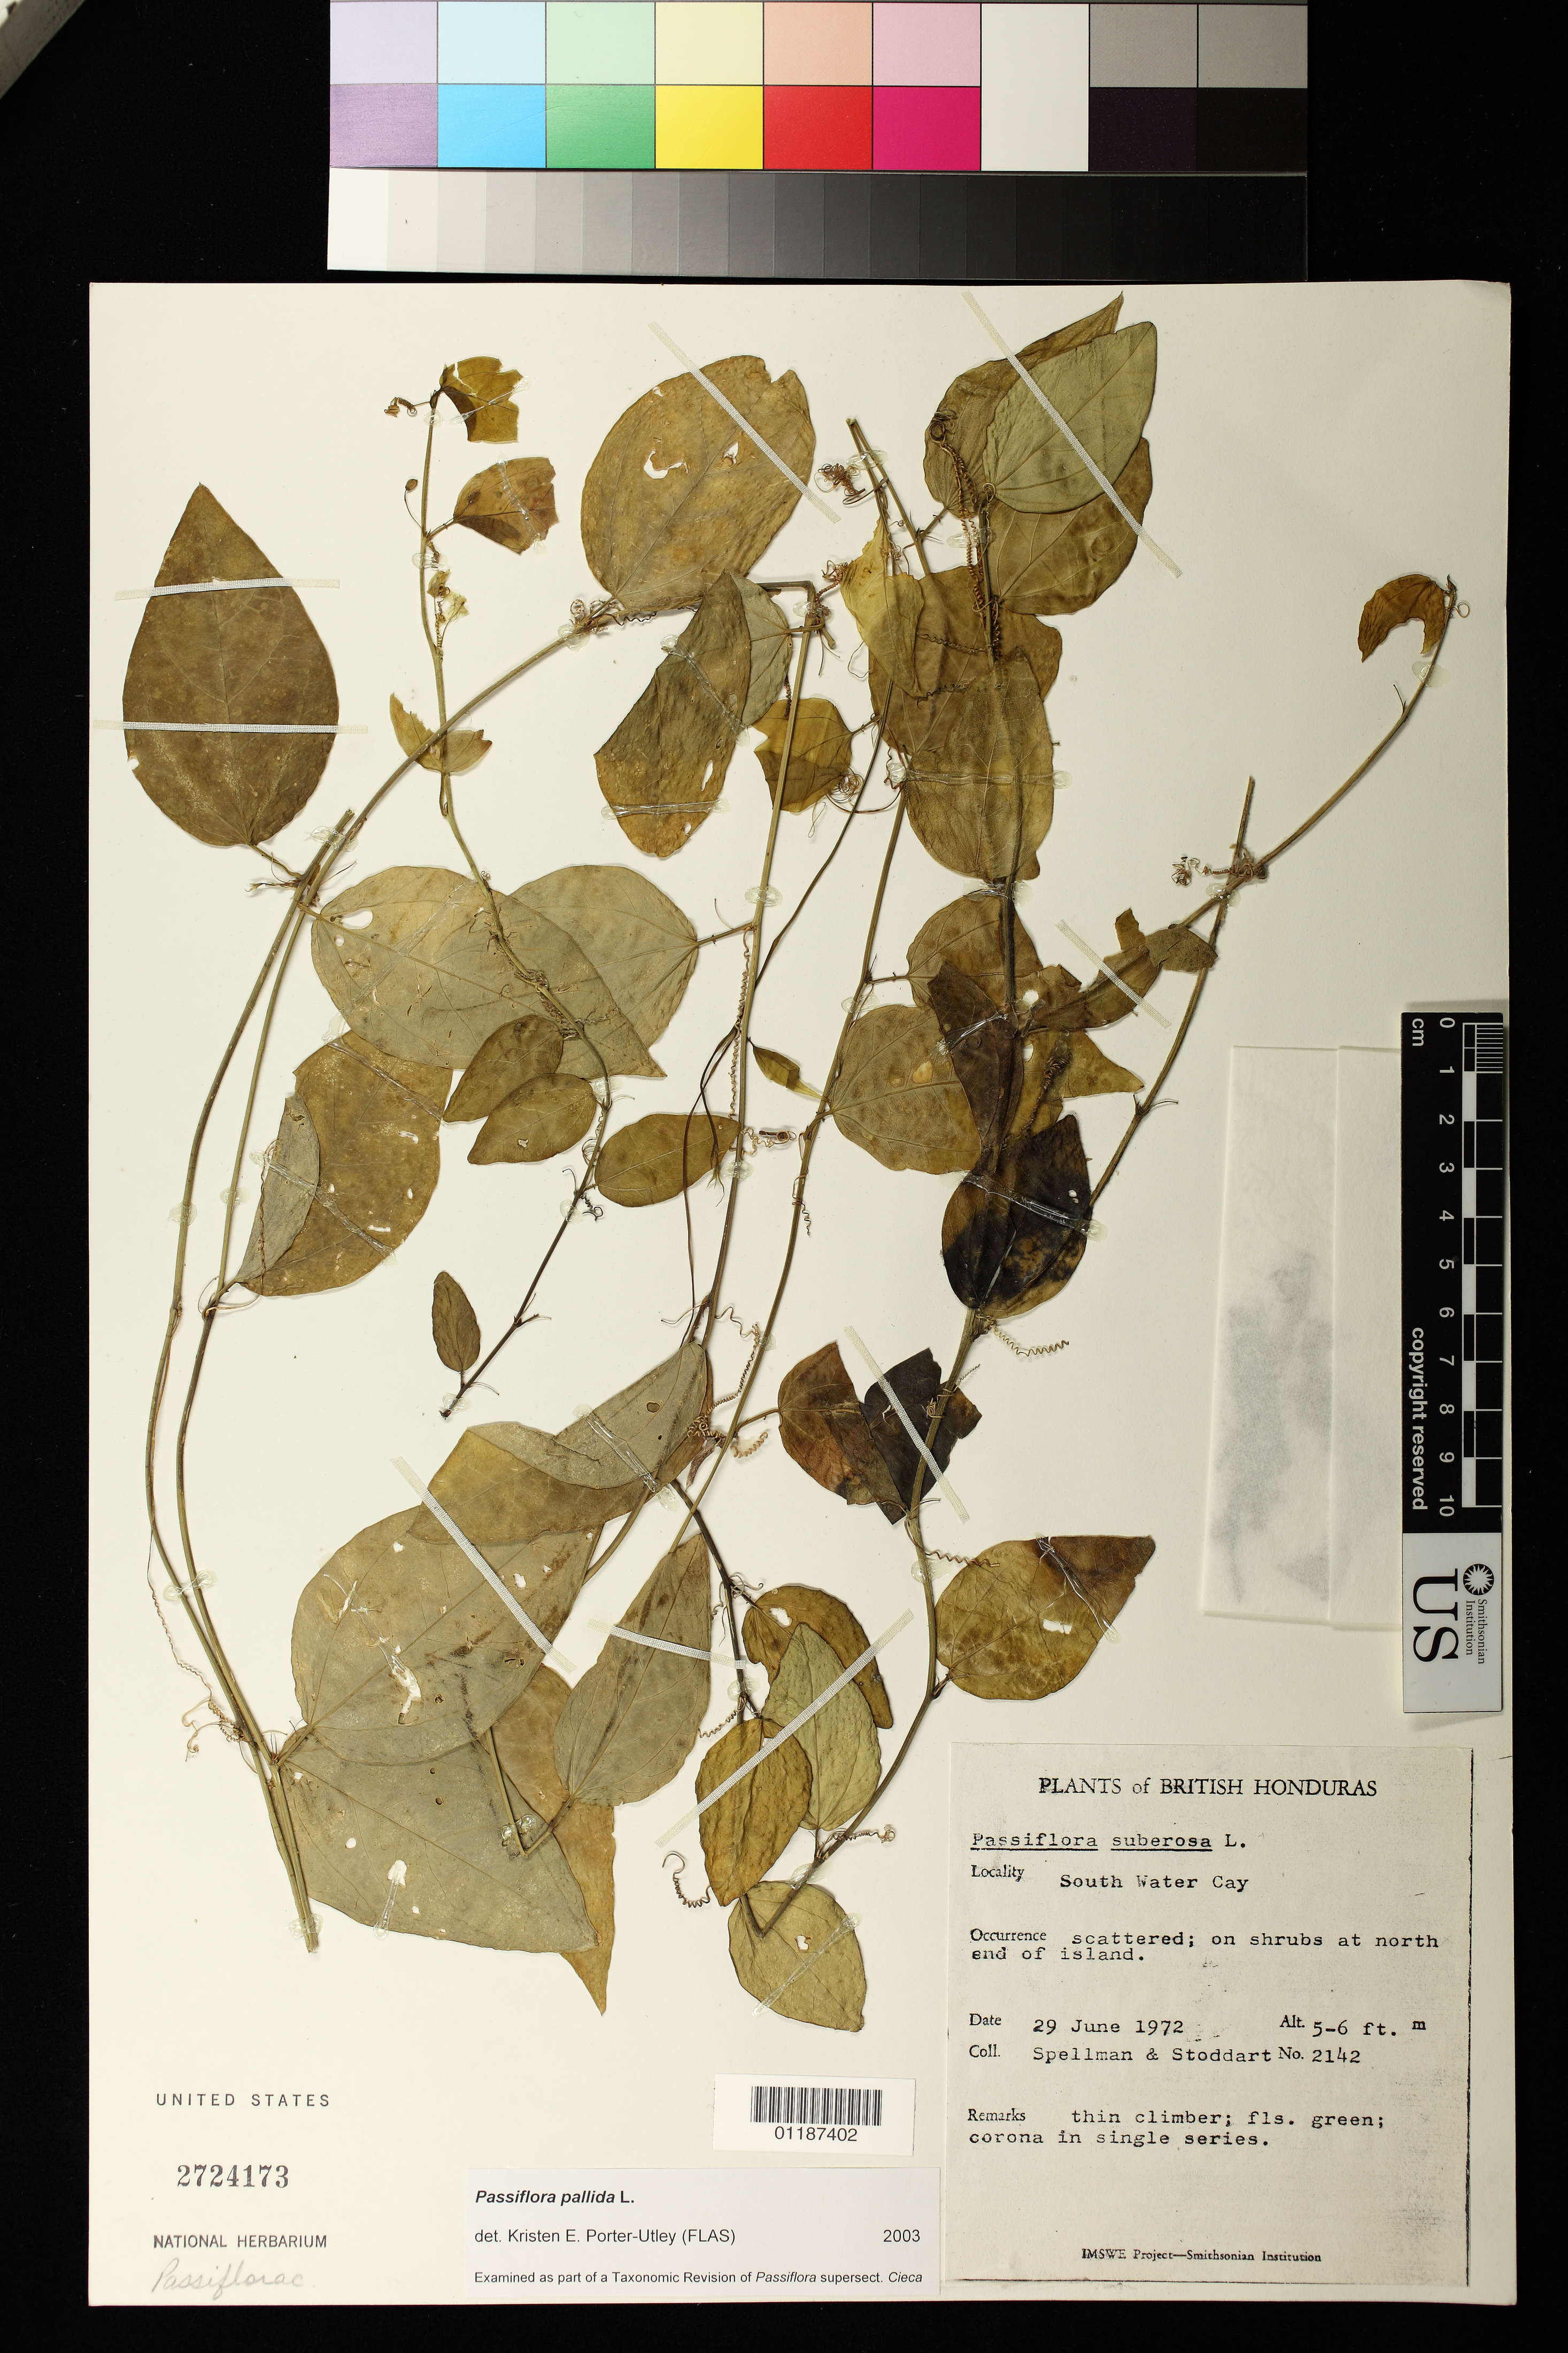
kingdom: Plantae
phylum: Tracheophyta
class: Magnoliopsida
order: Malpighiales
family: Passifloraceae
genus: Passiflora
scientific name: Passiflora pallida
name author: L.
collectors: Spellman, -- & D. R. Stoddart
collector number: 2142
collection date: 1972-06-29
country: Belize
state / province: Stann Creek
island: South Water Cay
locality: South Water Cay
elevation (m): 2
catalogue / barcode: US 2724173